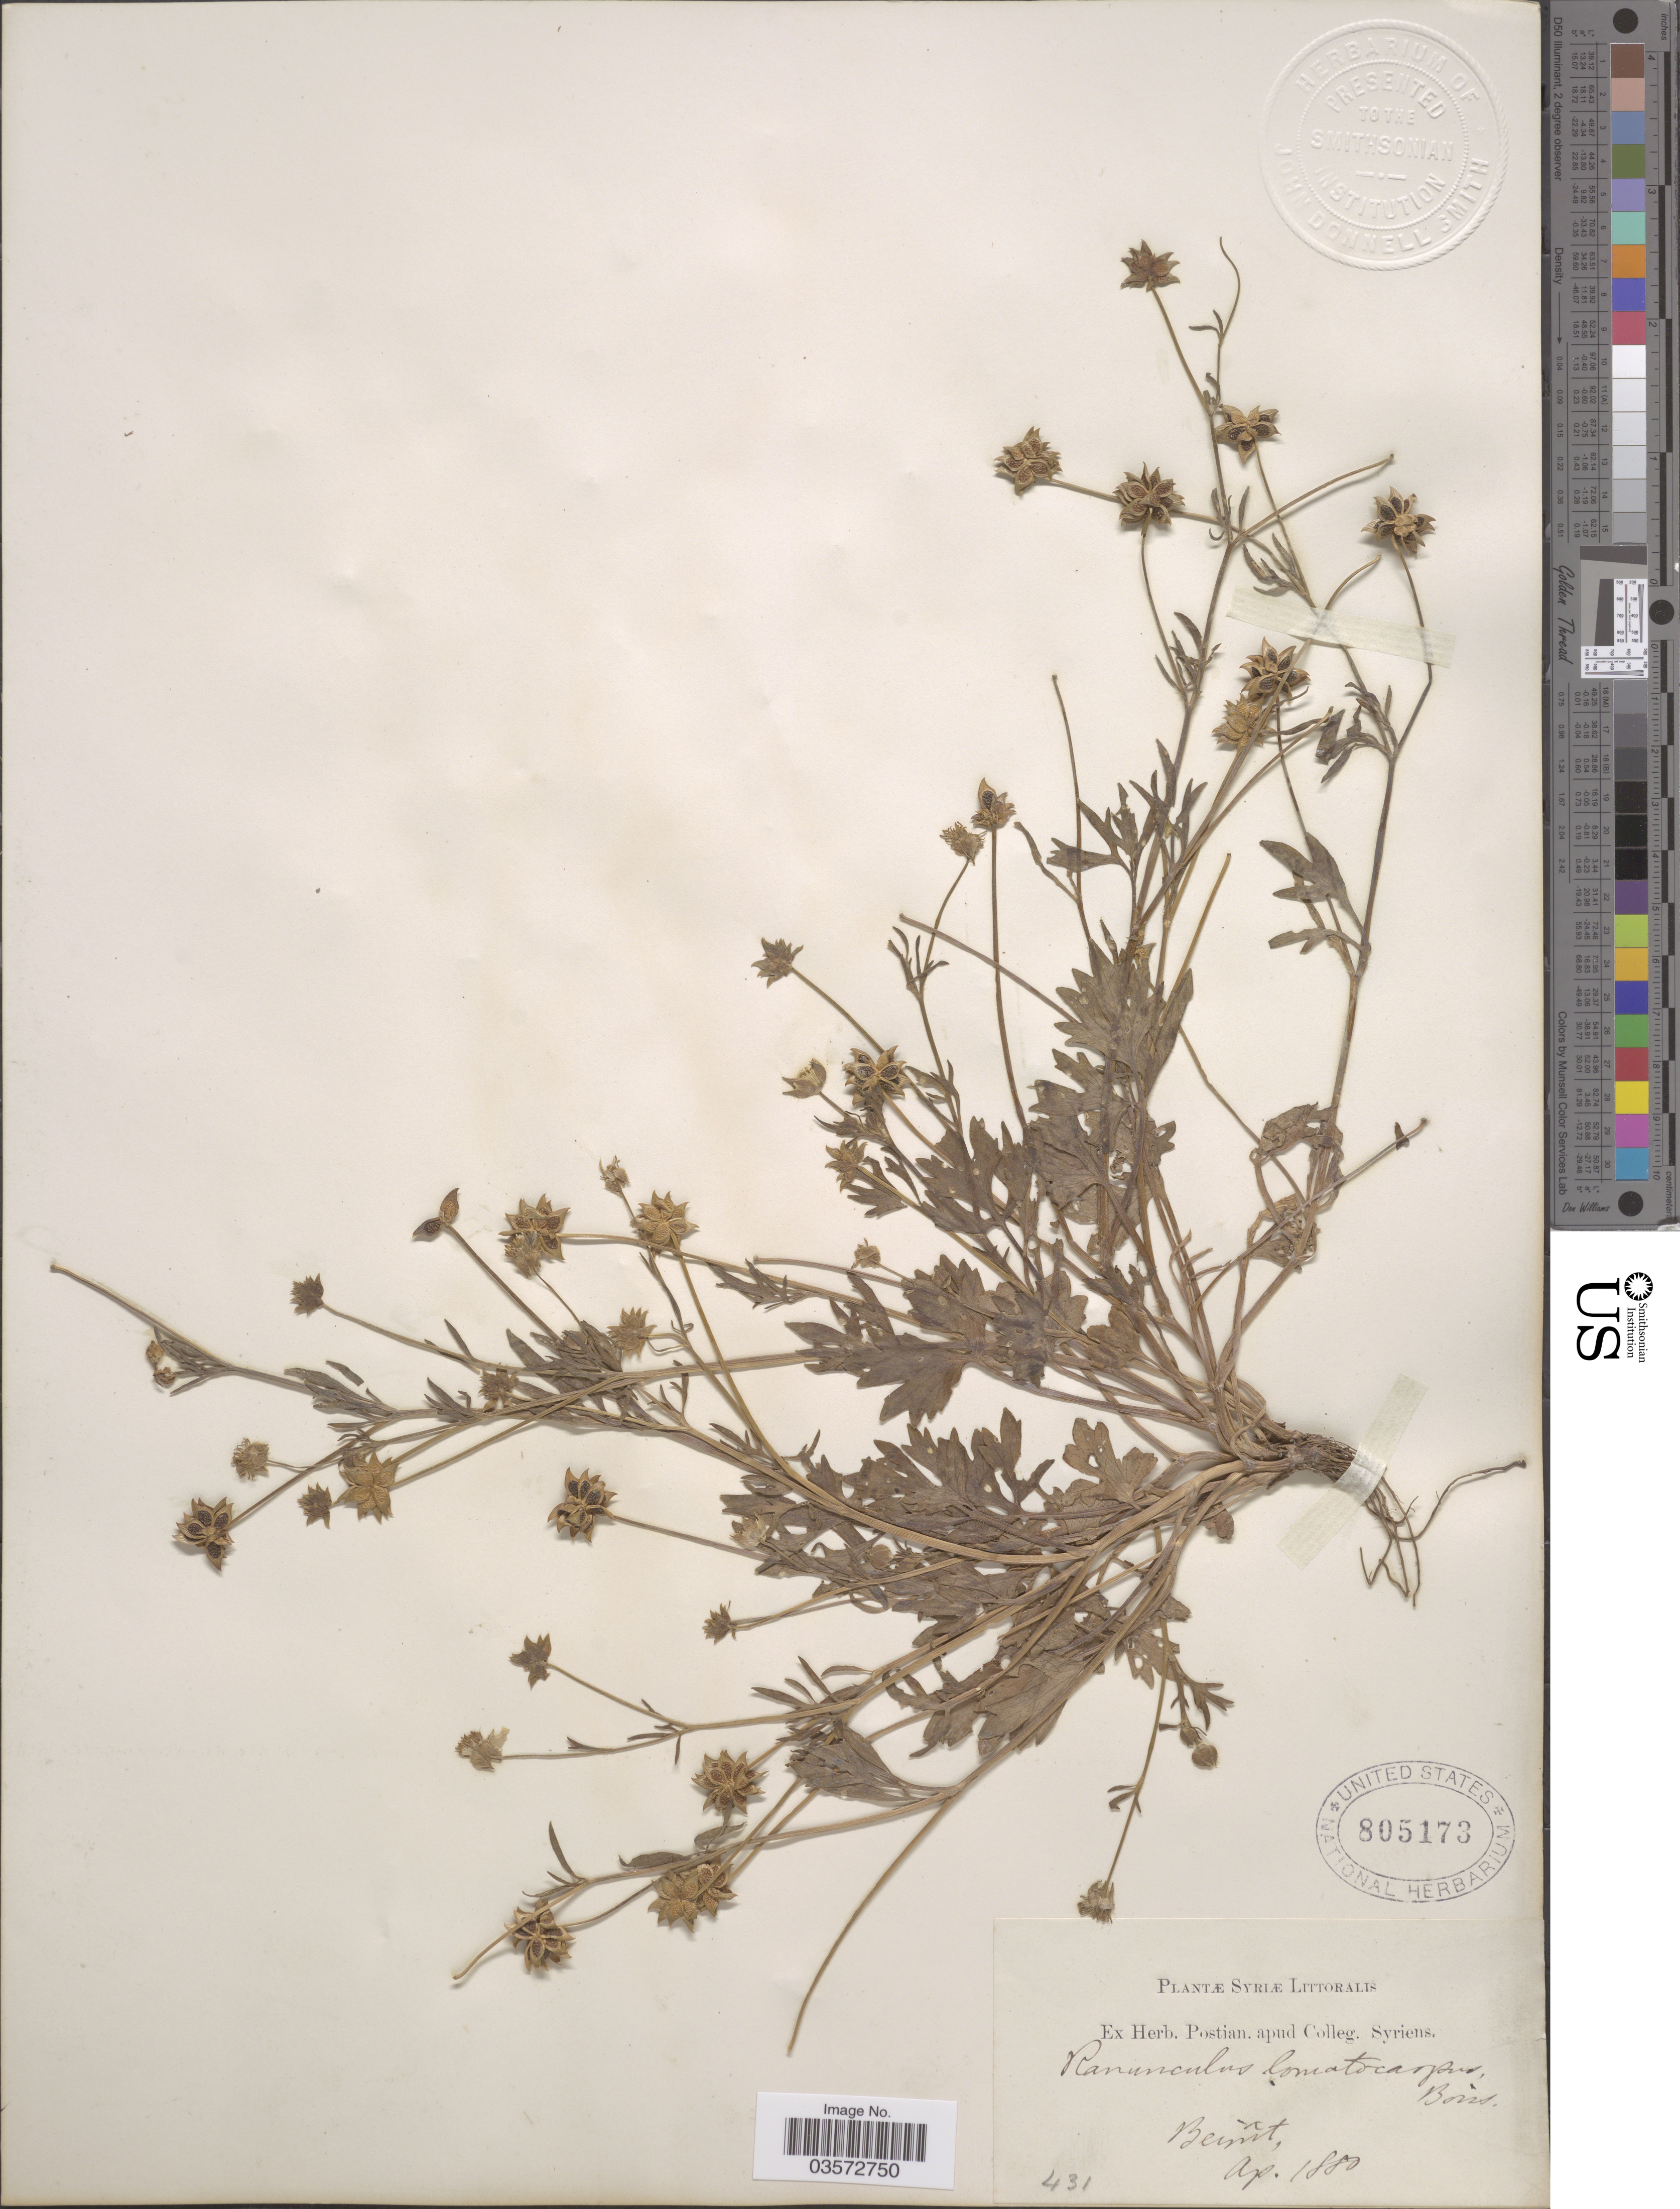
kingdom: Plantae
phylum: Tracheophyta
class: Magnoliopsida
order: Ranunculales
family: Ranunculaceae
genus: Ranunculus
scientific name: Ranunculus lomatocarpus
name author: Fisch. ex A. Spreng.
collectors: ex herb. Postian. apud Colleg. Syriens. Protest. USE "Fannie P. A. Shepard" (10308853) AS PRIMARY COLLECTOR INSTEAD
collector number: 431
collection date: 1880-04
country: Lebanon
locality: Syriæ Littoralis. Beîrut.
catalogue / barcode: US 805173